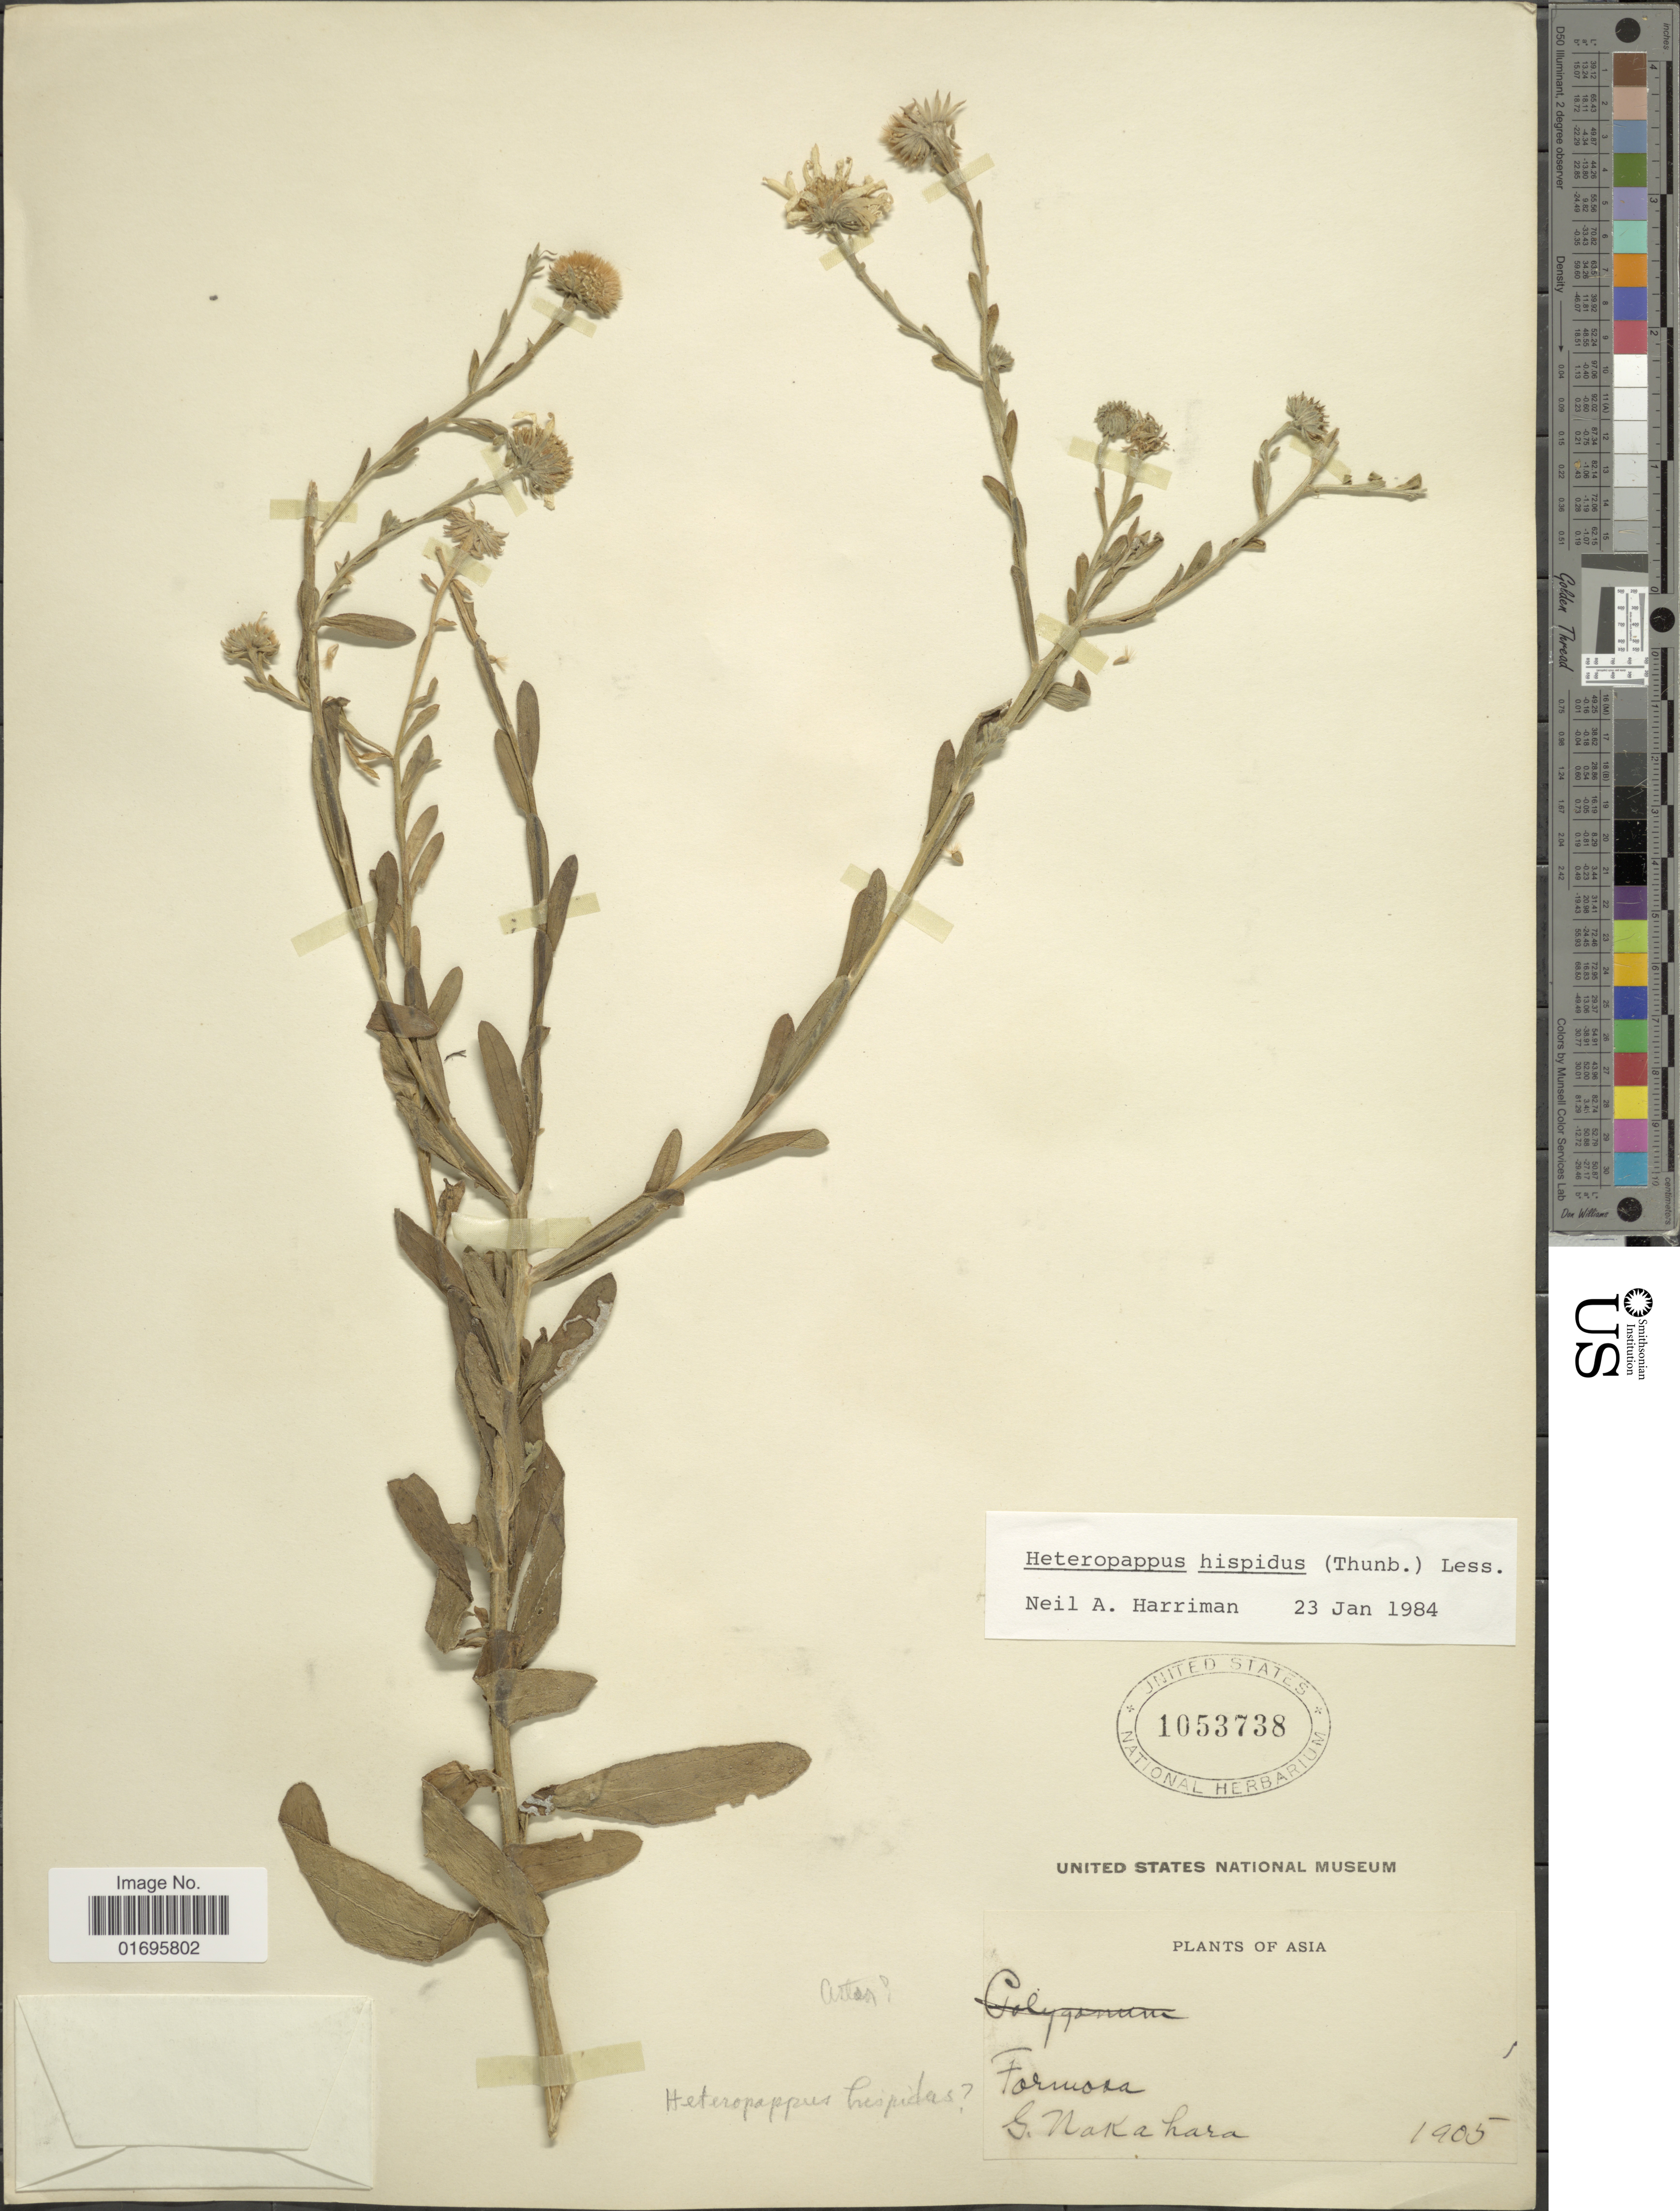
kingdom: Plantae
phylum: Tracheophyta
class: Magnoliopsida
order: Asterales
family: Asteraceae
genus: Heteropappus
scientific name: Heteropappus hispidus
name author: (Thunb.) Less.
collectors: G. Nakahara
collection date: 1905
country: Taiwan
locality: Asia. Formosa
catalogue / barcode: US 1053738